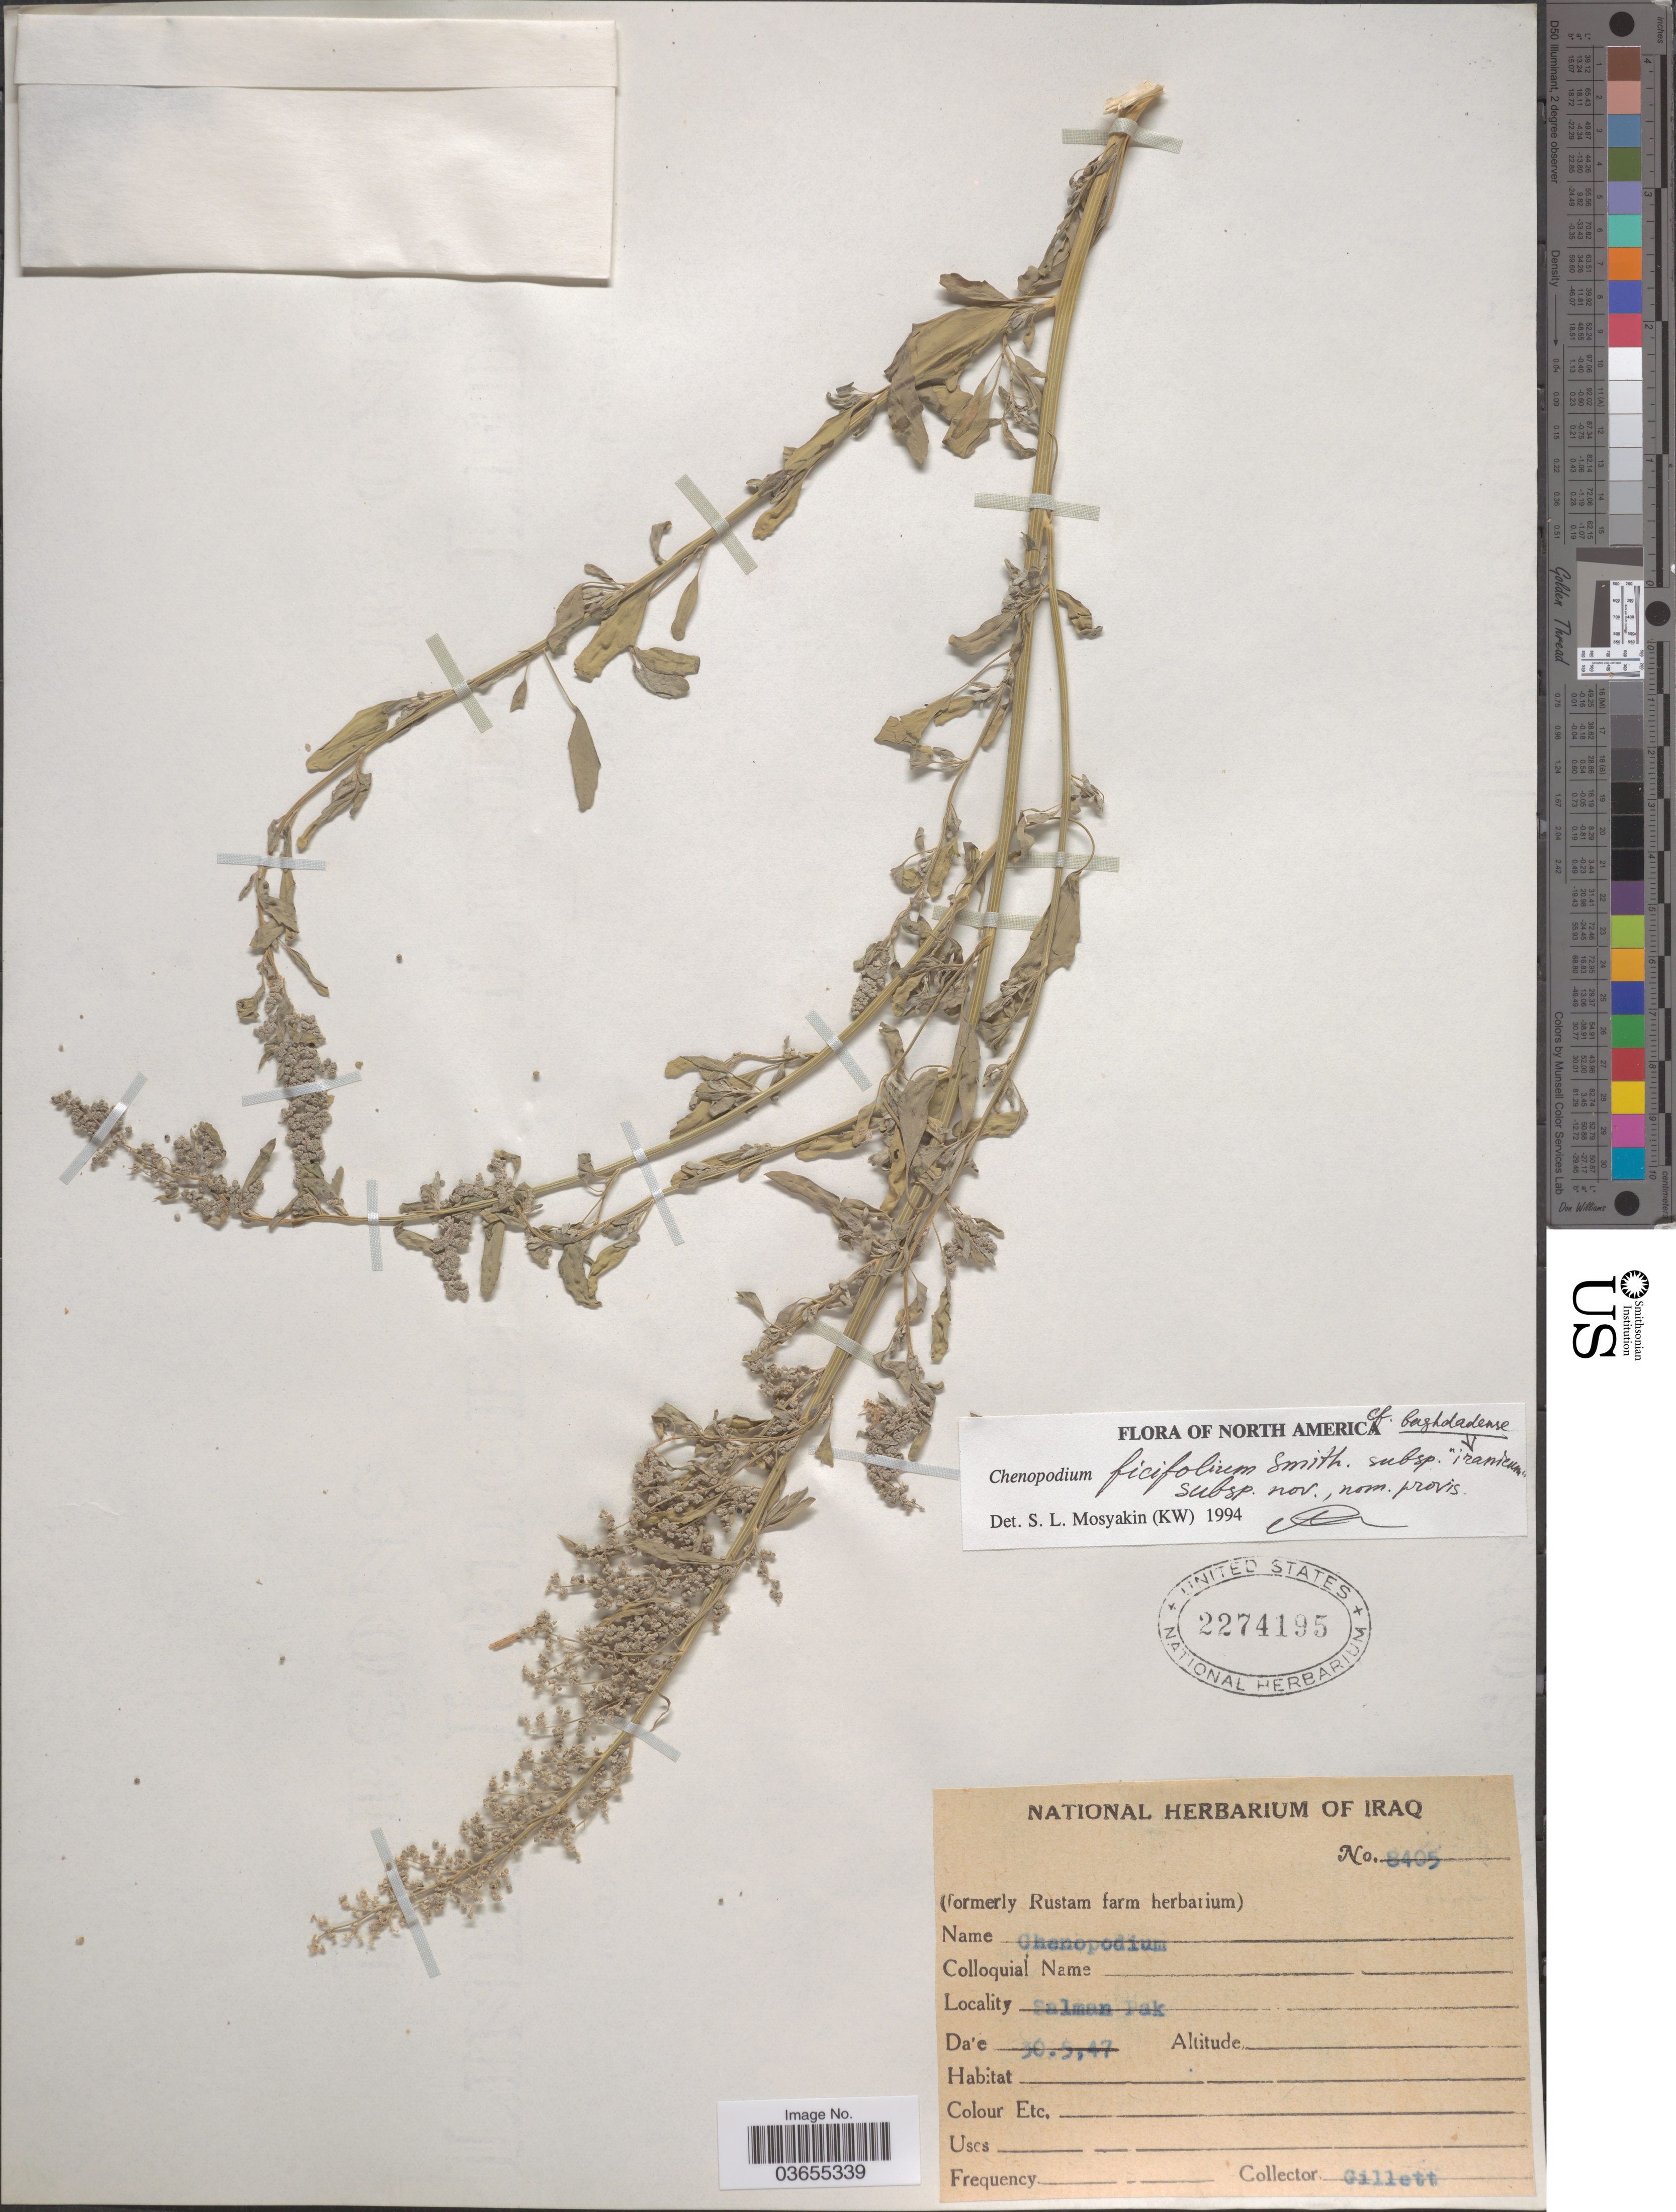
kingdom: Plantae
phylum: Tracheophyta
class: Magnoliopsida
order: Caryophyllales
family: Amaranthaceae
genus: Chenopodium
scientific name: Chenopodium ficifolium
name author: Sm.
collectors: Gillett, --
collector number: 8405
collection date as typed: Transcribed d/m/y: 30/5/47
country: Iraq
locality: Salman Pak.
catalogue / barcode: US 2274195